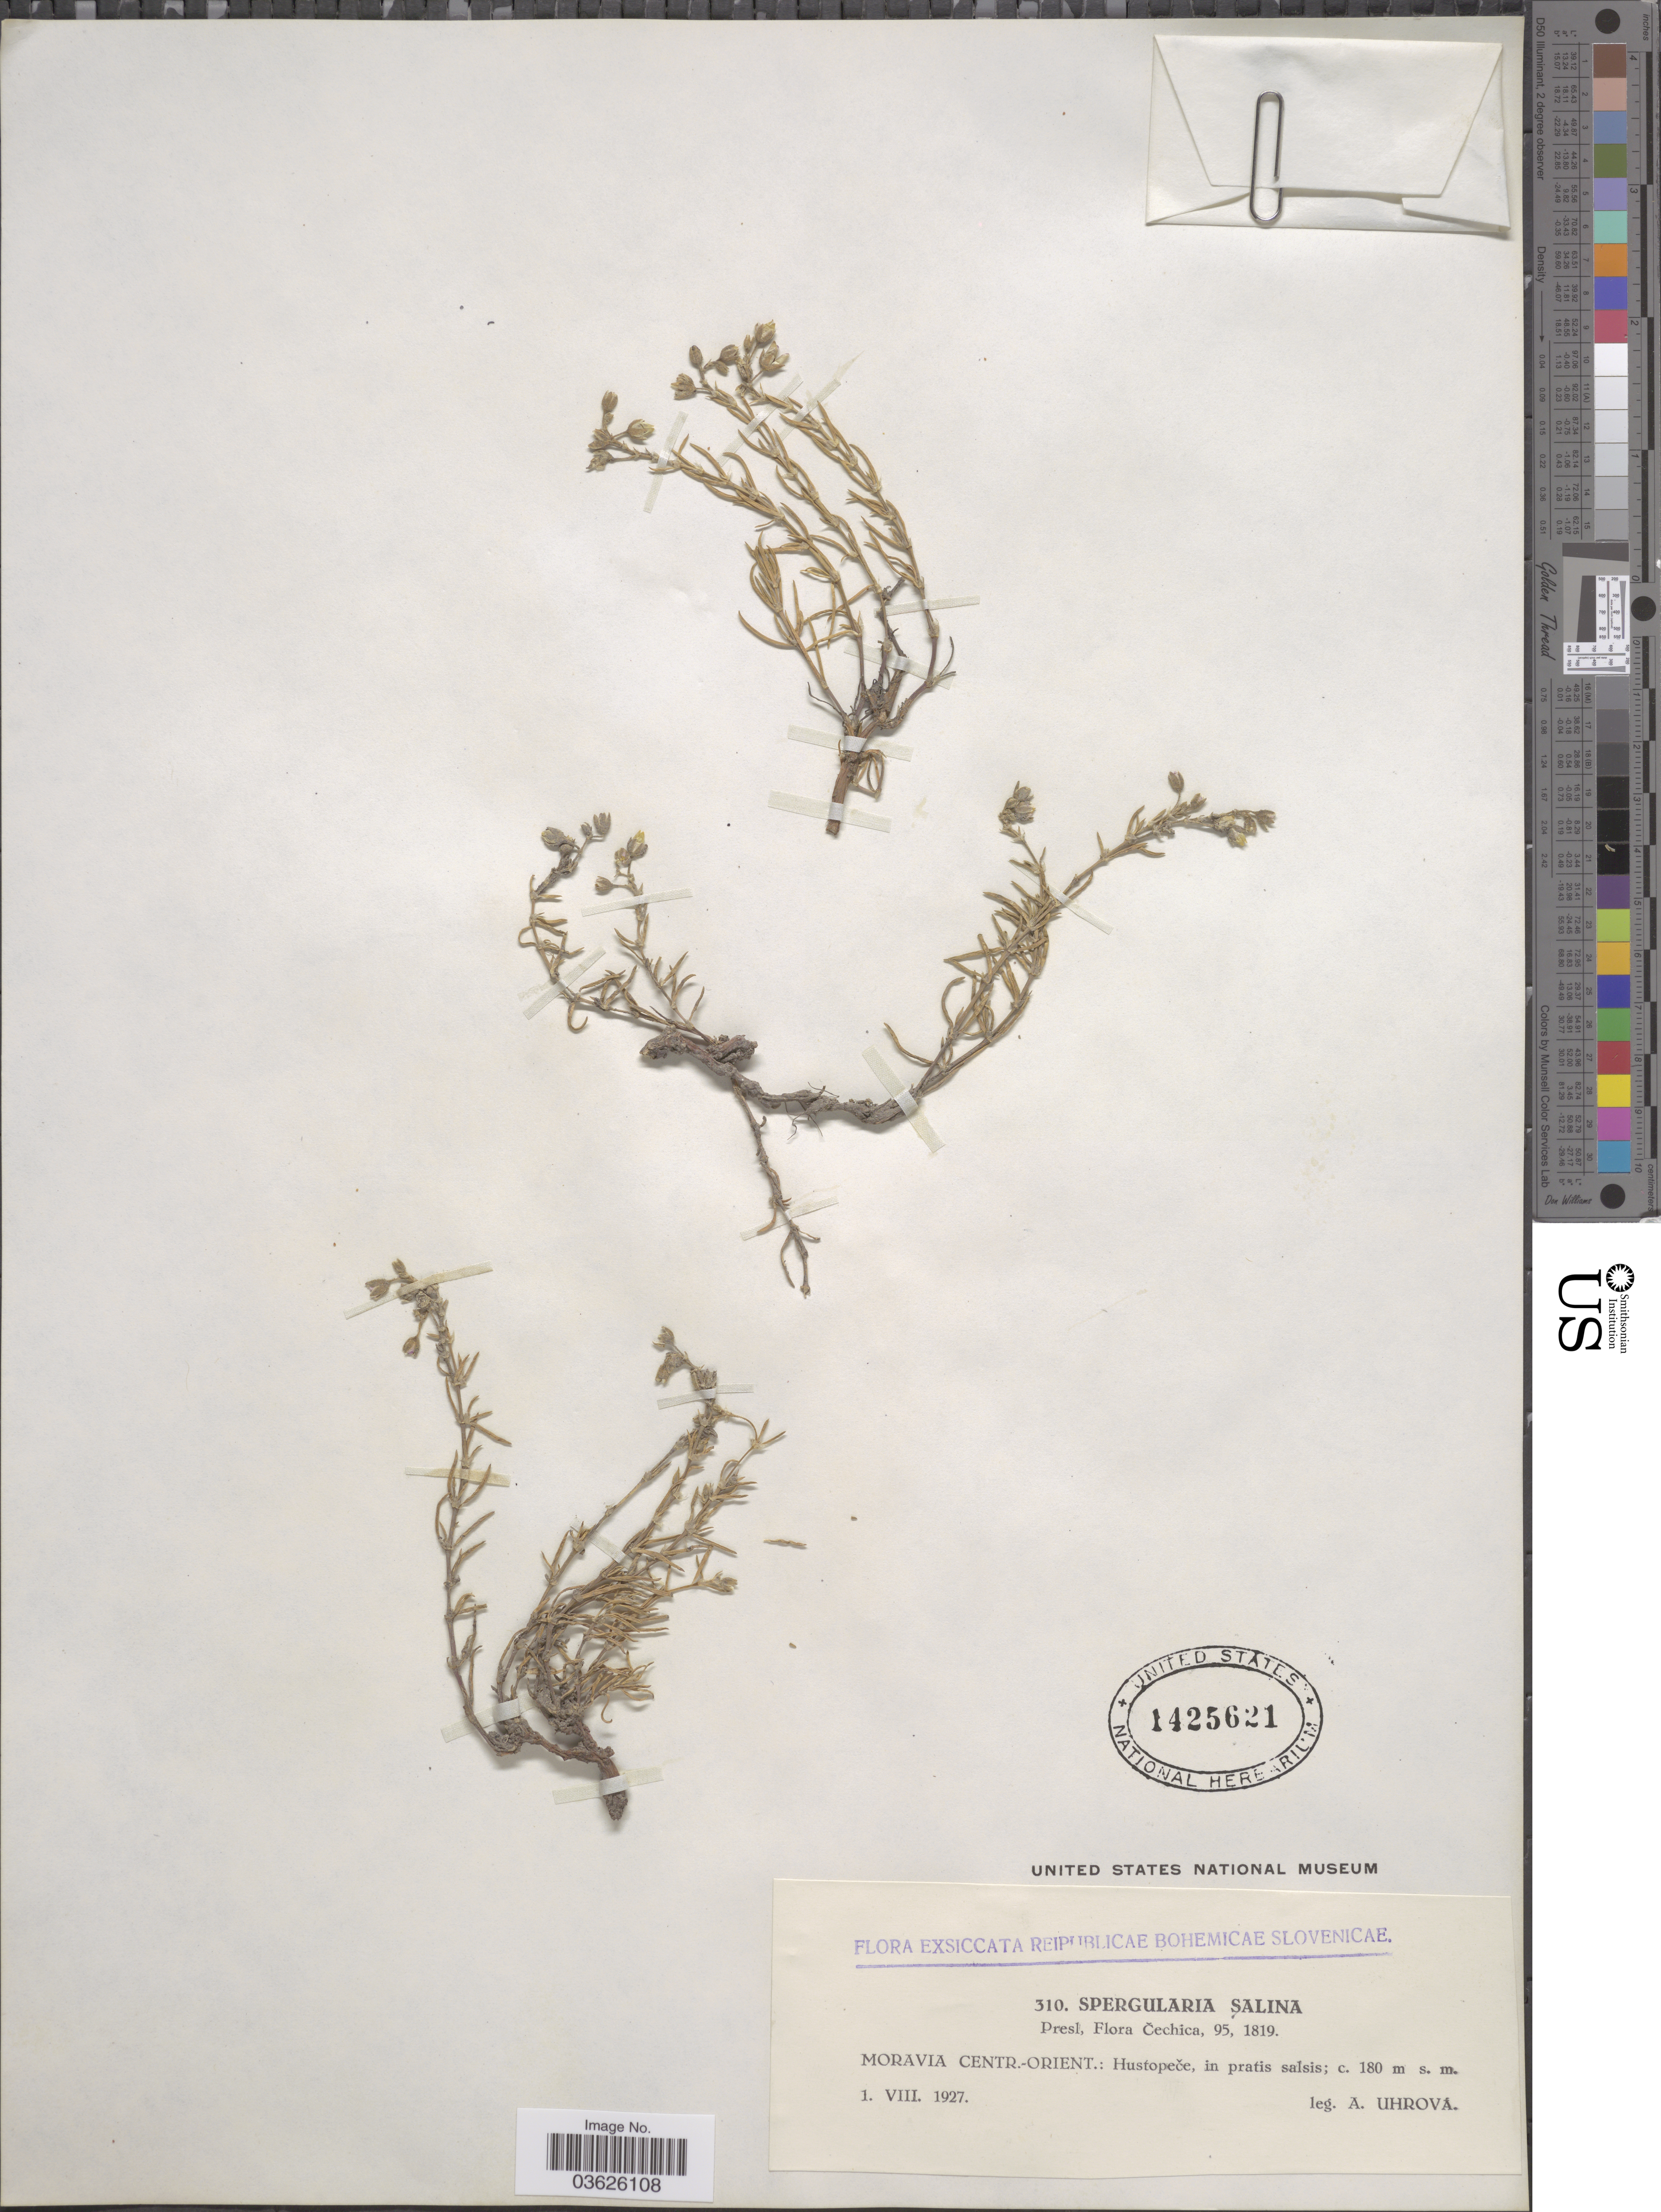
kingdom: Plantae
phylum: Tracheophyta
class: Magnoliopsida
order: Caryophyllales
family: Caryophyllaceae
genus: Tissa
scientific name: Tissa salina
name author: (J. Presl & C. Presl) Britton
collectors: A. Uhrova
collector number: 310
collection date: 1927-08-01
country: Czechia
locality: Reipublicae Bohemicae Slovenicae. Moravia Centr.-Orient.: Hustopeče, in pratis salsis.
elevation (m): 180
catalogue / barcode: US 1425621